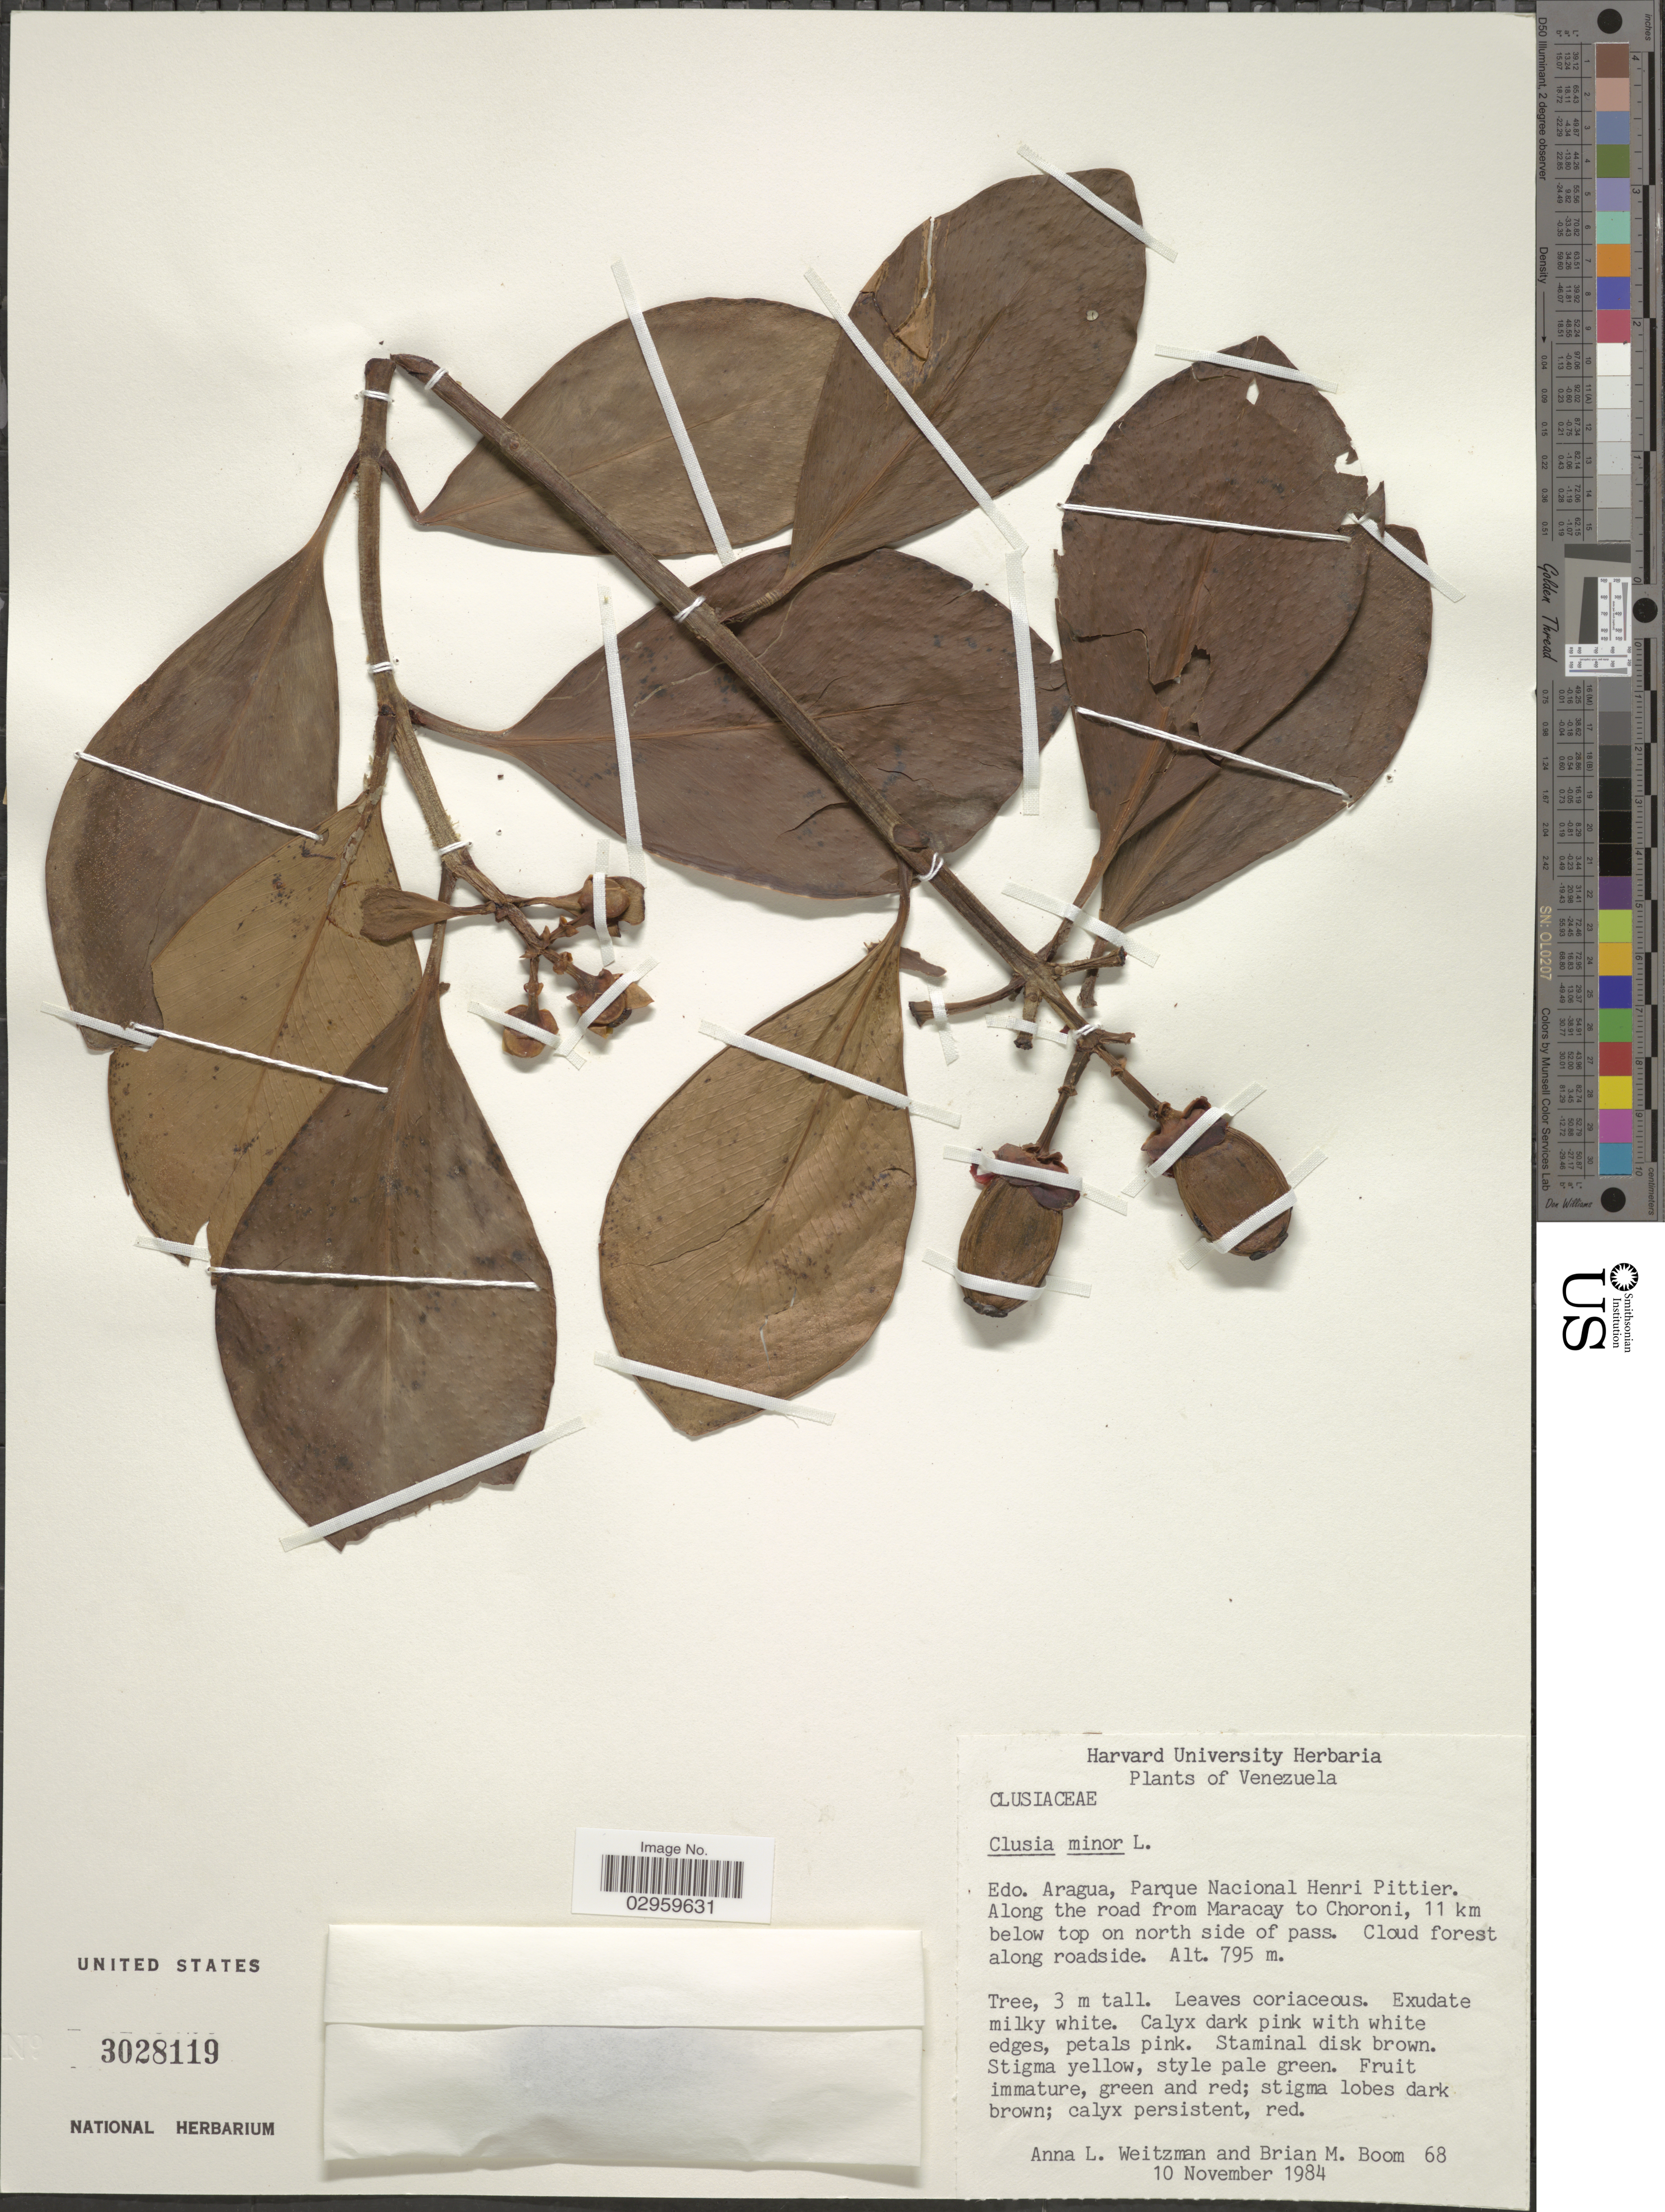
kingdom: Plantae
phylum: Tracheophyta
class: Magnoliopsida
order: Malpighiales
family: Clusiaceae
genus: Clusia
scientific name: Clusia minor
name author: L.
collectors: A. L. Weitzman & B. M. Boom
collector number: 68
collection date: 1984-11-10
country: Venezuela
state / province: Aragua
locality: Parque Nacional Henri Pittier. Along the road from Maracay to Choroni, 11 km below top on north side of pass.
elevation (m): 795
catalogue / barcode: US 3028119